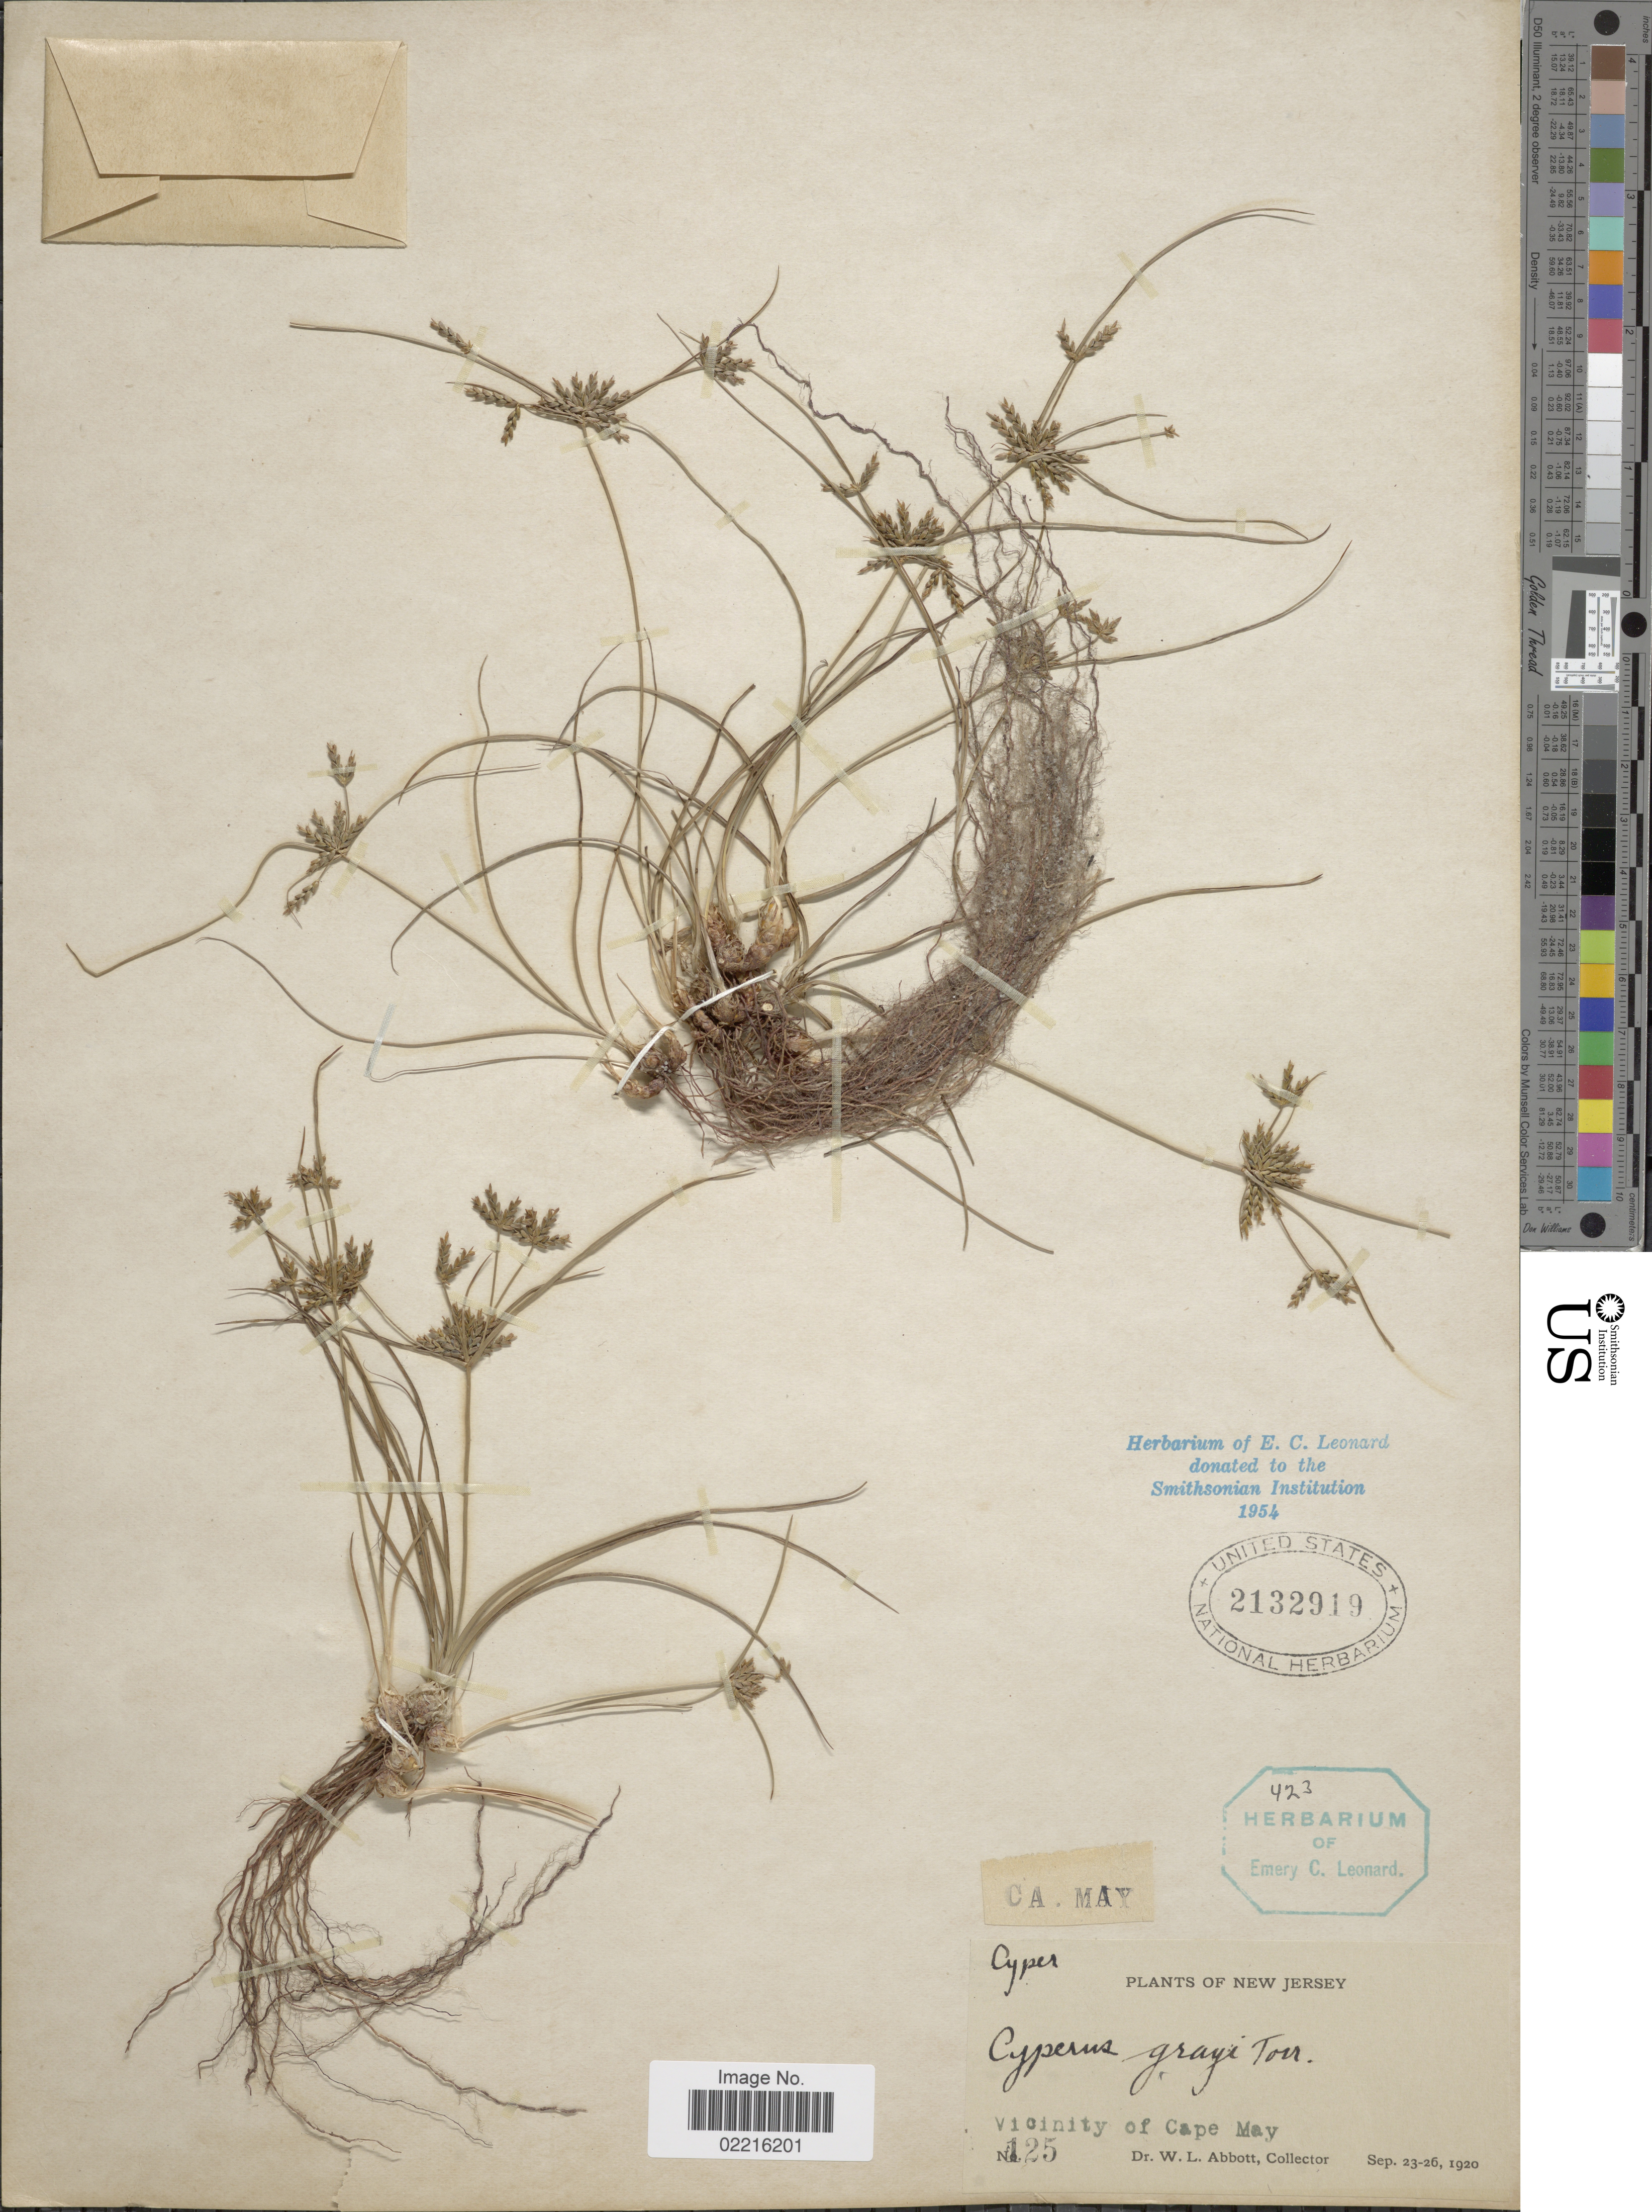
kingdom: Plantae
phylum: Tracheophyta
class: Liliopsida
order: Poales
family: Cyperaceae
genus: Cyperus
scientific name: Cyperus grayi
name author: Torr.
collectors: W. L. Abbott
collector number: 125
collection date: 1920-09-23/1920-09-26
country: United States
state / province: New Jersey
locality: Vicinity of Cape May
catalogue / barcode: US 2132919